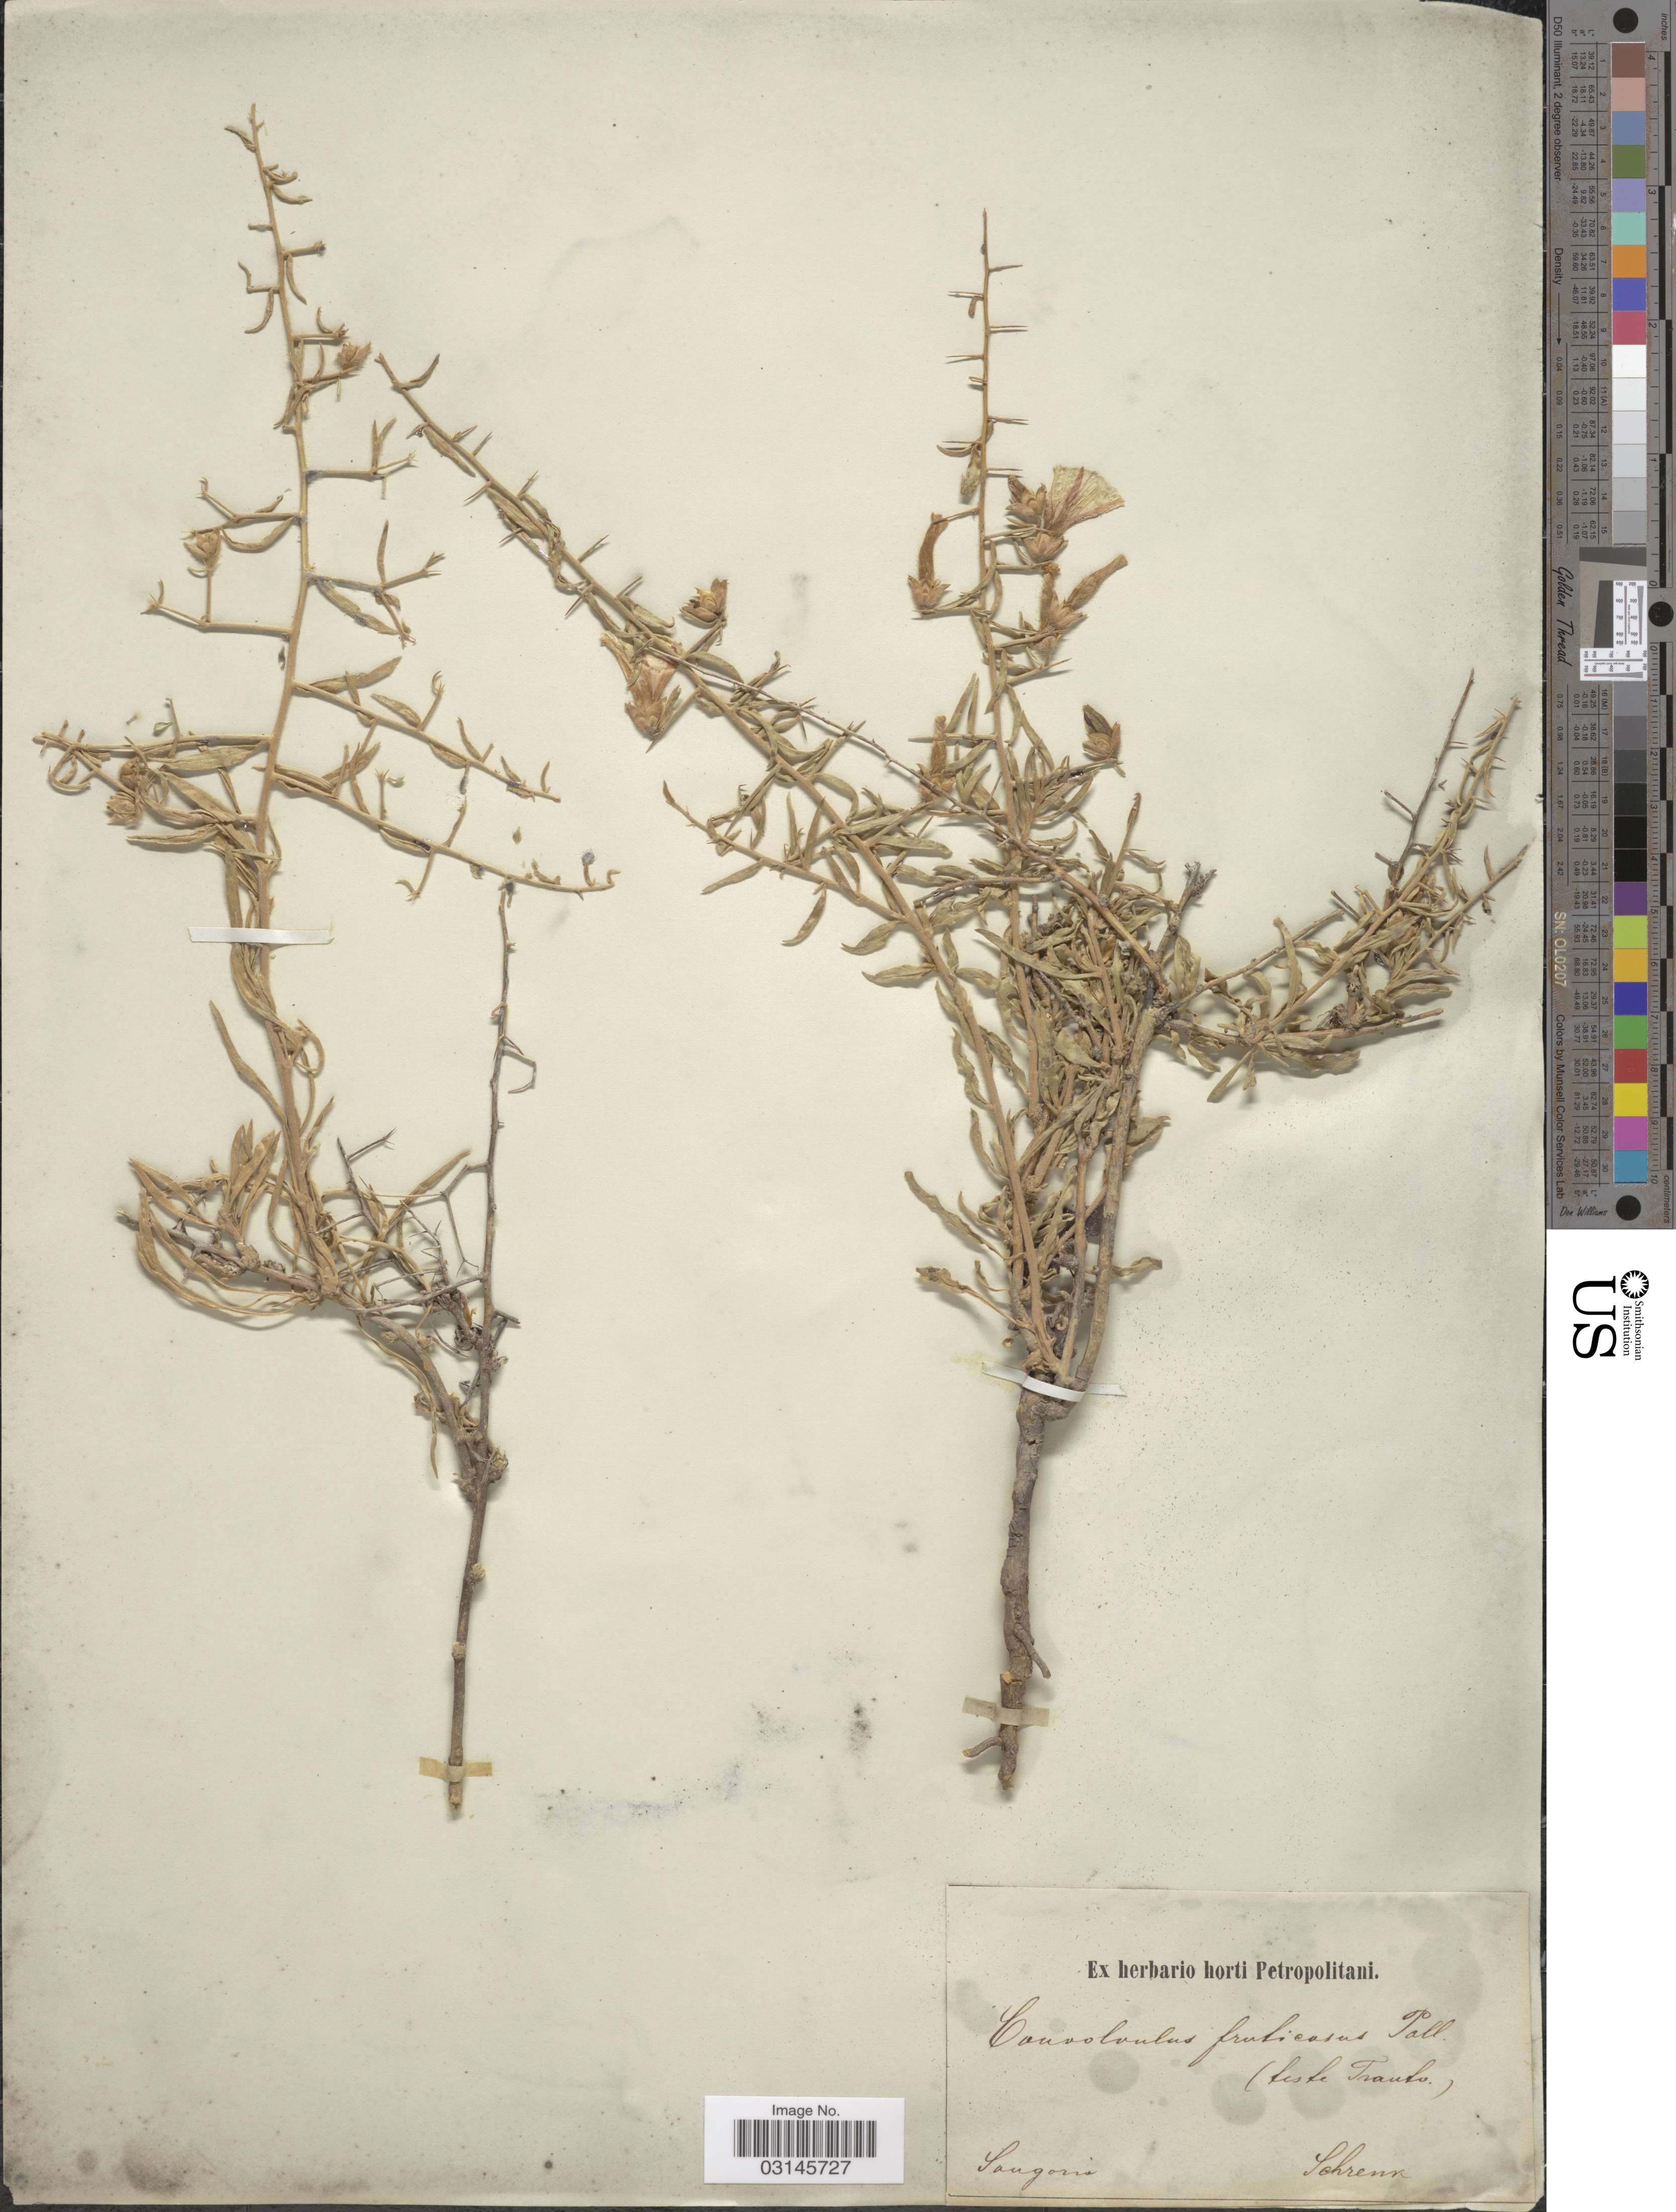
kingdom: Plantae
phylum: Tracheophyta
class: Magnoliopsida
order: Solanales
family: Convolvulaceae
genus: Convolvulus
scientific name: Convolvulus fruticosus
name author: Pall.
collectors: A.G. Schrenk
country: Kazakhstan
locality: Songoria.